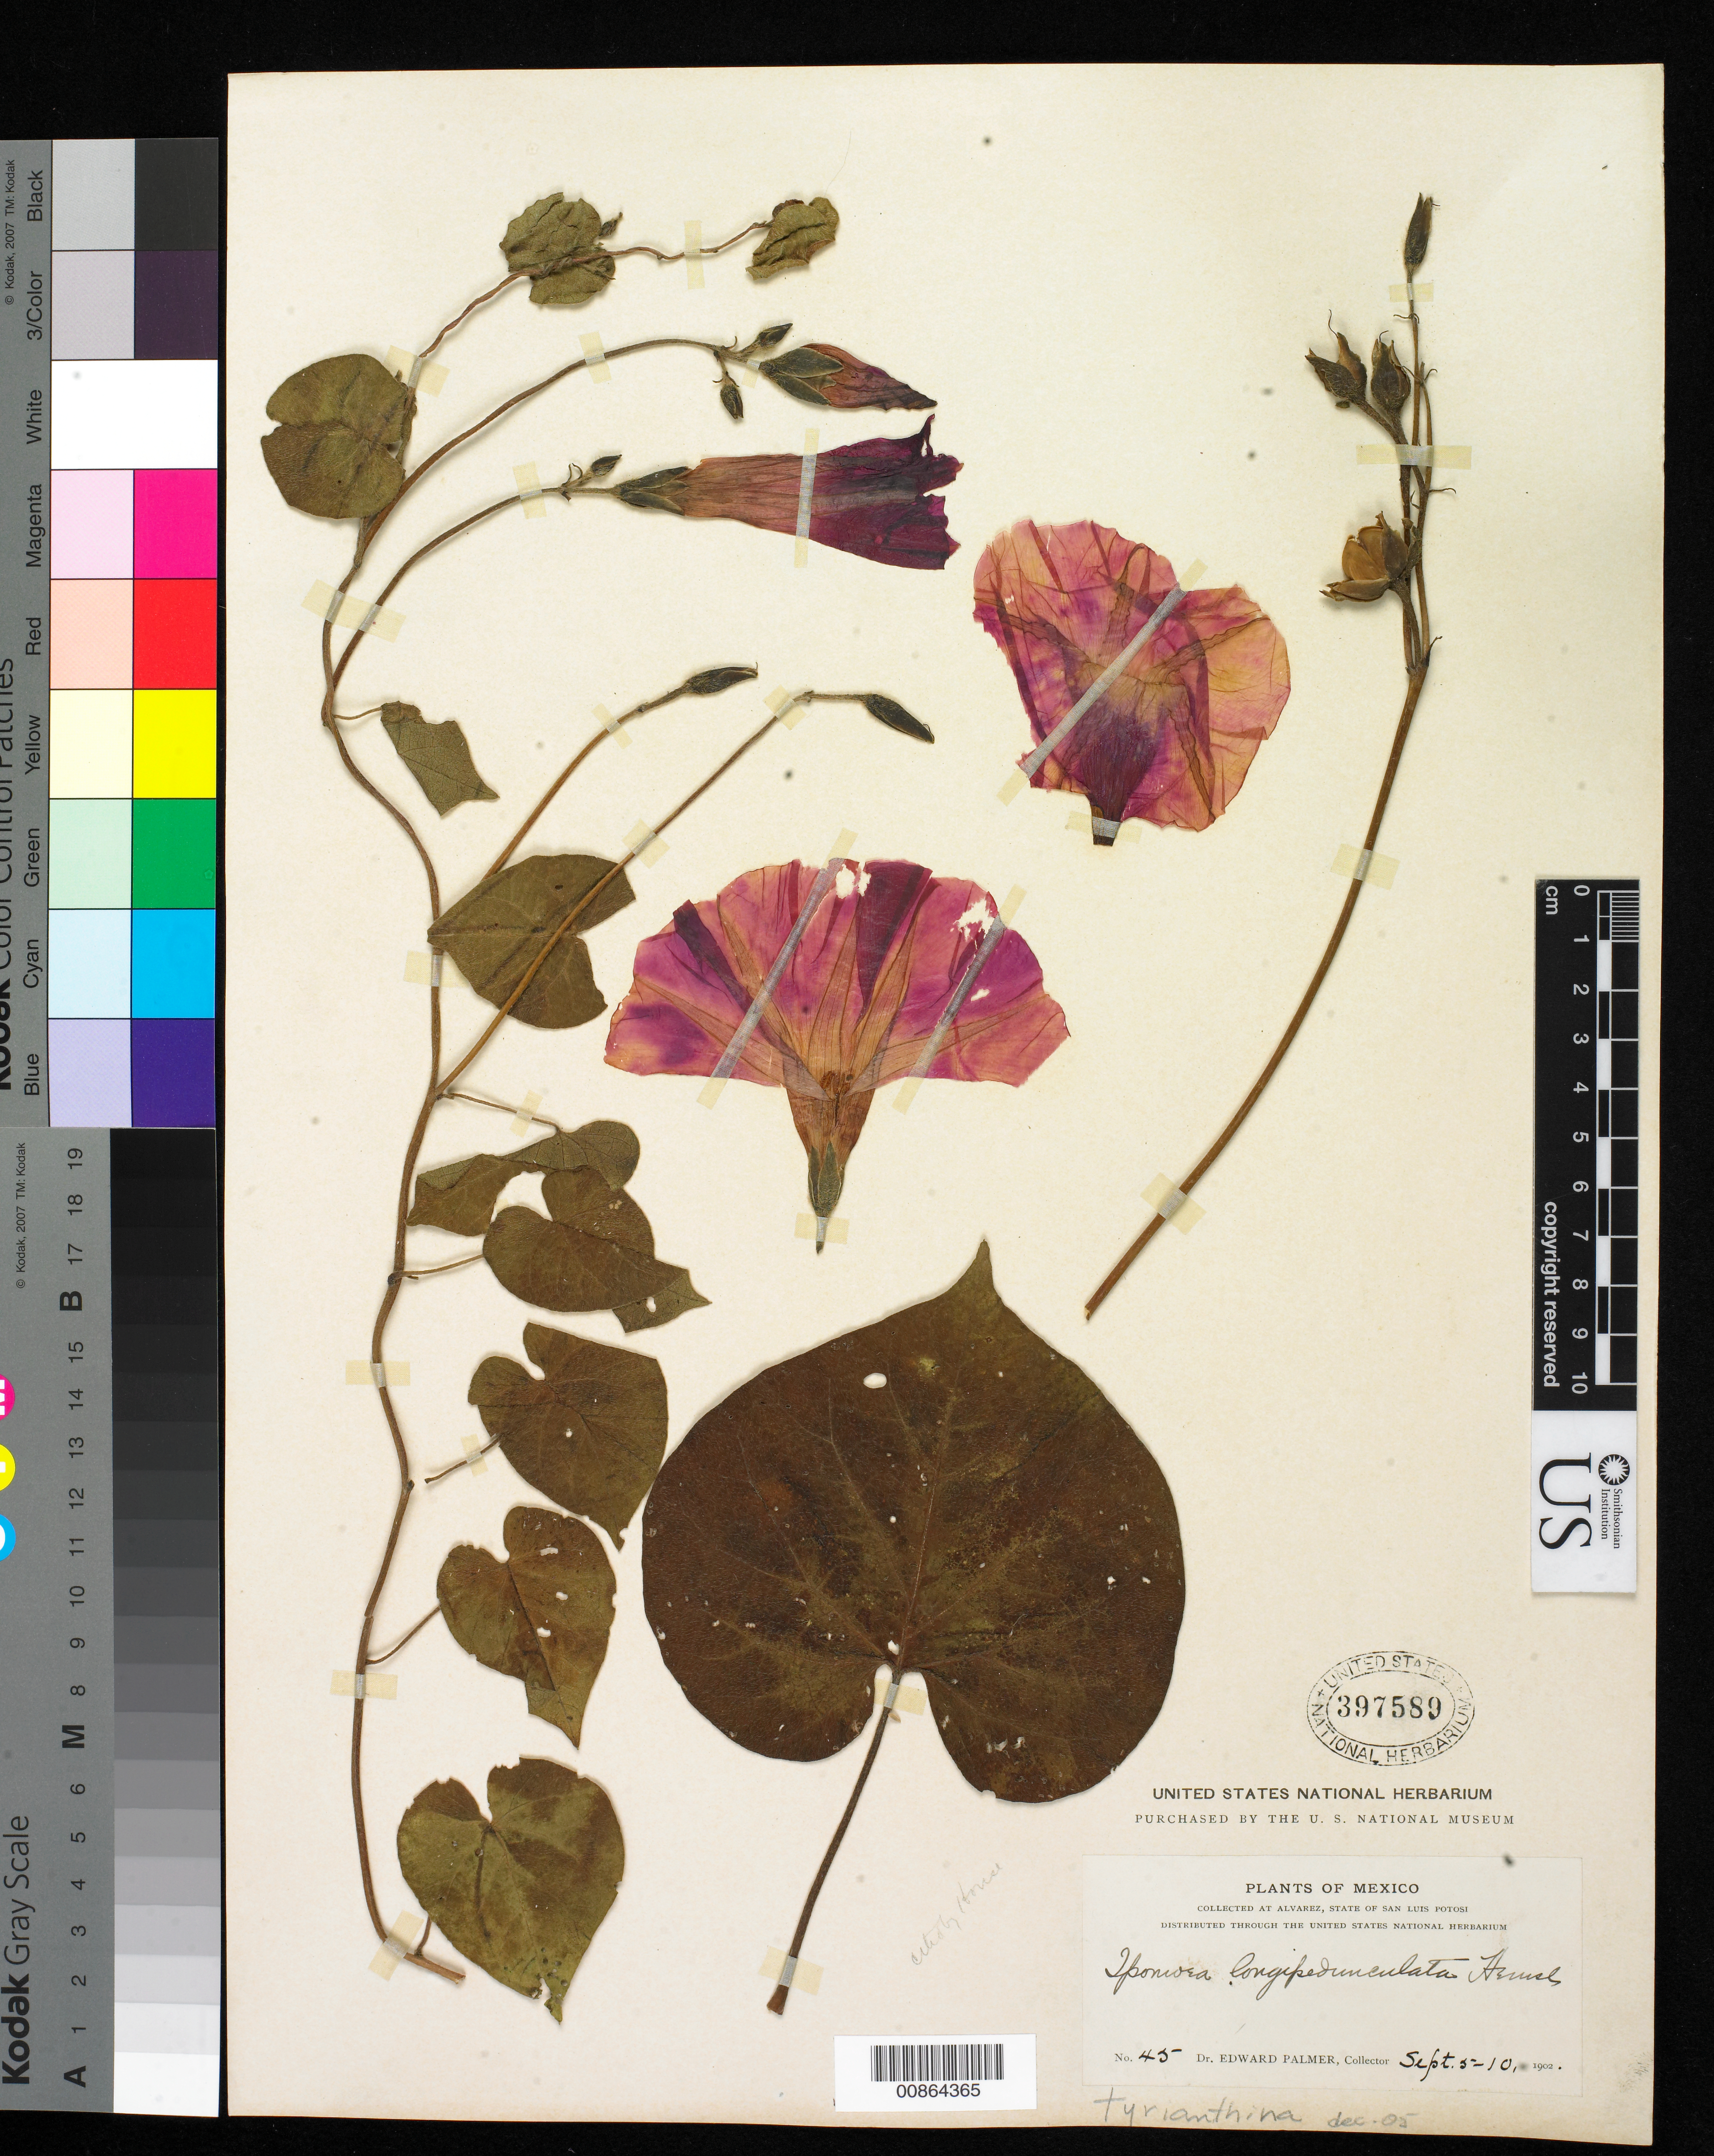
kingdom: Plantae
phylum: Tracheophyta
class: Magnoliopsida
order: Solanales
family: Convolvulaceae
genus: Ipomoea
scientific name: Ipomoea orizabensis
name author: (G. Pelletan) Ledeb. ex Steud.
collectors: E. Palmer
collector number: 45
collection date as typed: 05 Sep 1902 to 10 Sep 1902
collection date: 1902-09-05/1902-09-10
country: Mexico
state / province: San Luis Potosí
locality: Alvarez, San Luis Potosí.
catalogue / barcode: US 397589